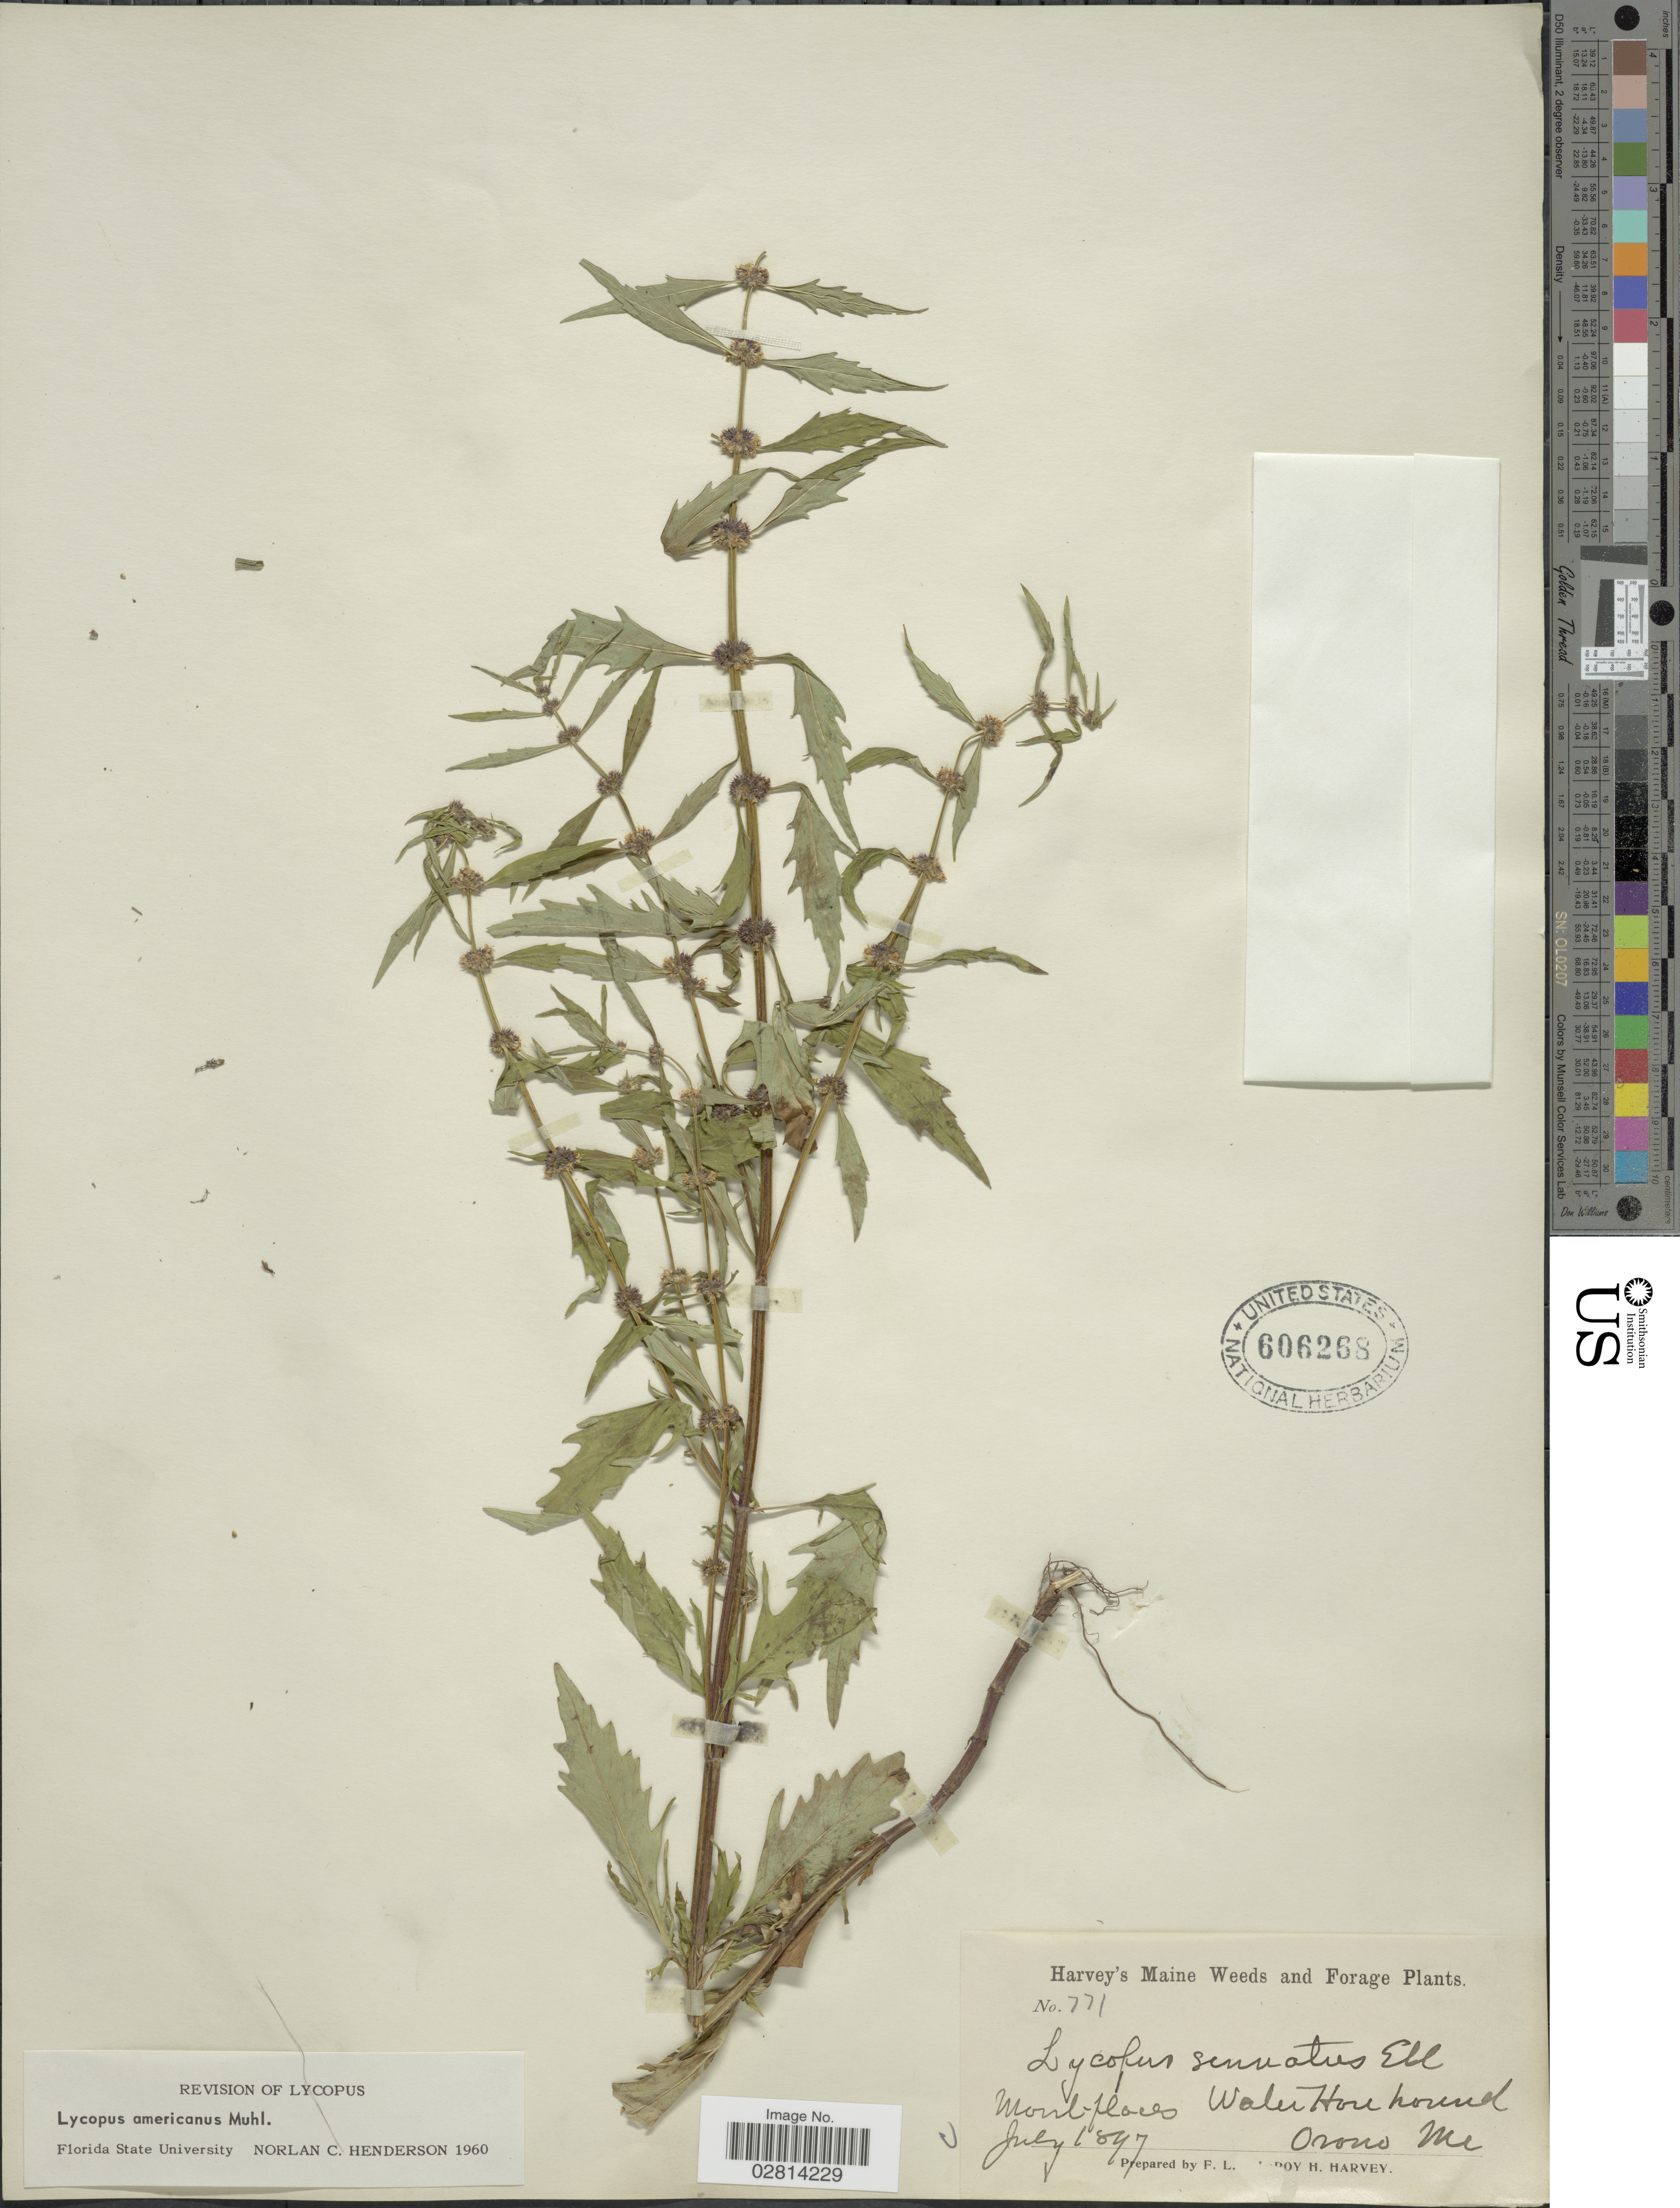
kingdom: Plantae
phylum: Tracheophyta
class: Magnoliopsida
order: Lamiales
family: Lamiaceae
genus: Lycopus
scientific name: Lycopus americanus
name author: Muhl. ex W.P.C. Barton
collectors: F. L. Harvey & L. H. Harvey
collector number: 771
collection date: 1897-07-01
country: United States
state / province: Maine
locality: Orono.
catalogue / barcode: US 606268